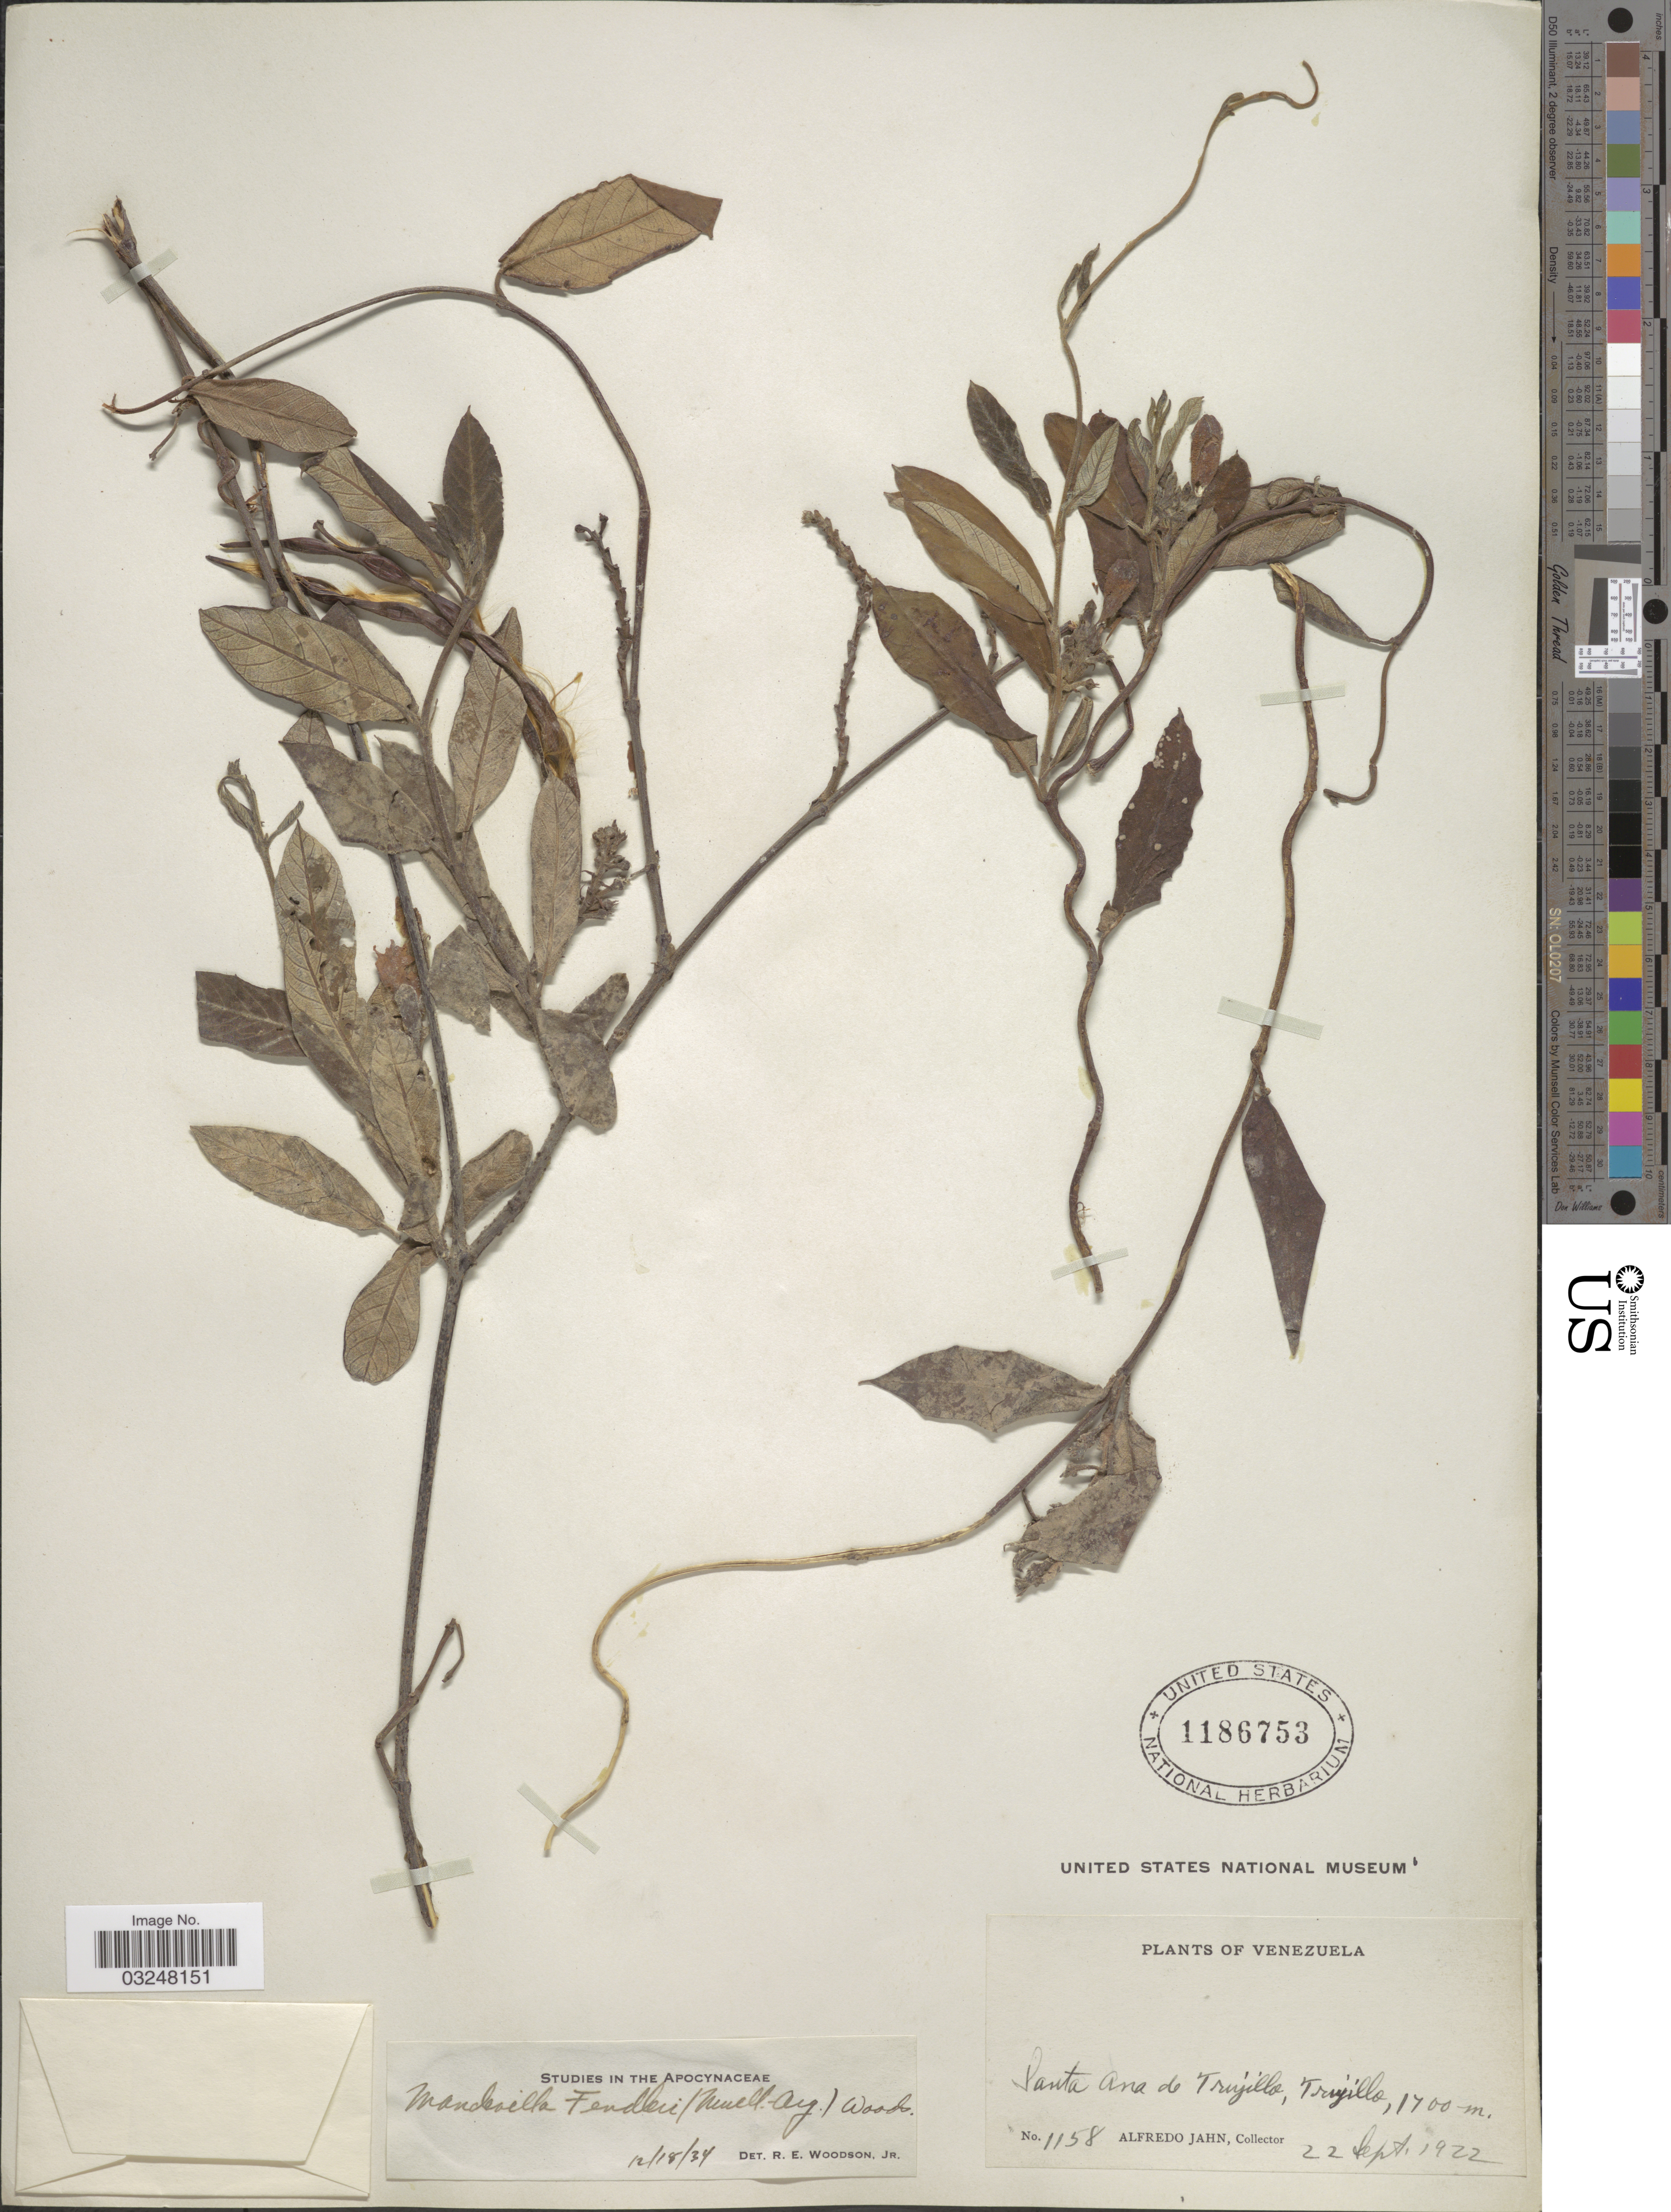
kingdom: Plantae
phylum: Tracheophyta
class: Magnoliopsida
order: Gentianales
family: Apocynaceae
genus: Mandevilla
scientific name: Mandevilla speciosa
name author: (Kunth) J.F. Morales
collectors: A. Jahn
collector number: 1158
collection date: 1922-09-22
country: Venezuela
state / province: Trujillo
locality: Santa Ana de Trujillo.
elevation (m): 1700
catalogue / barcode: US 1186753